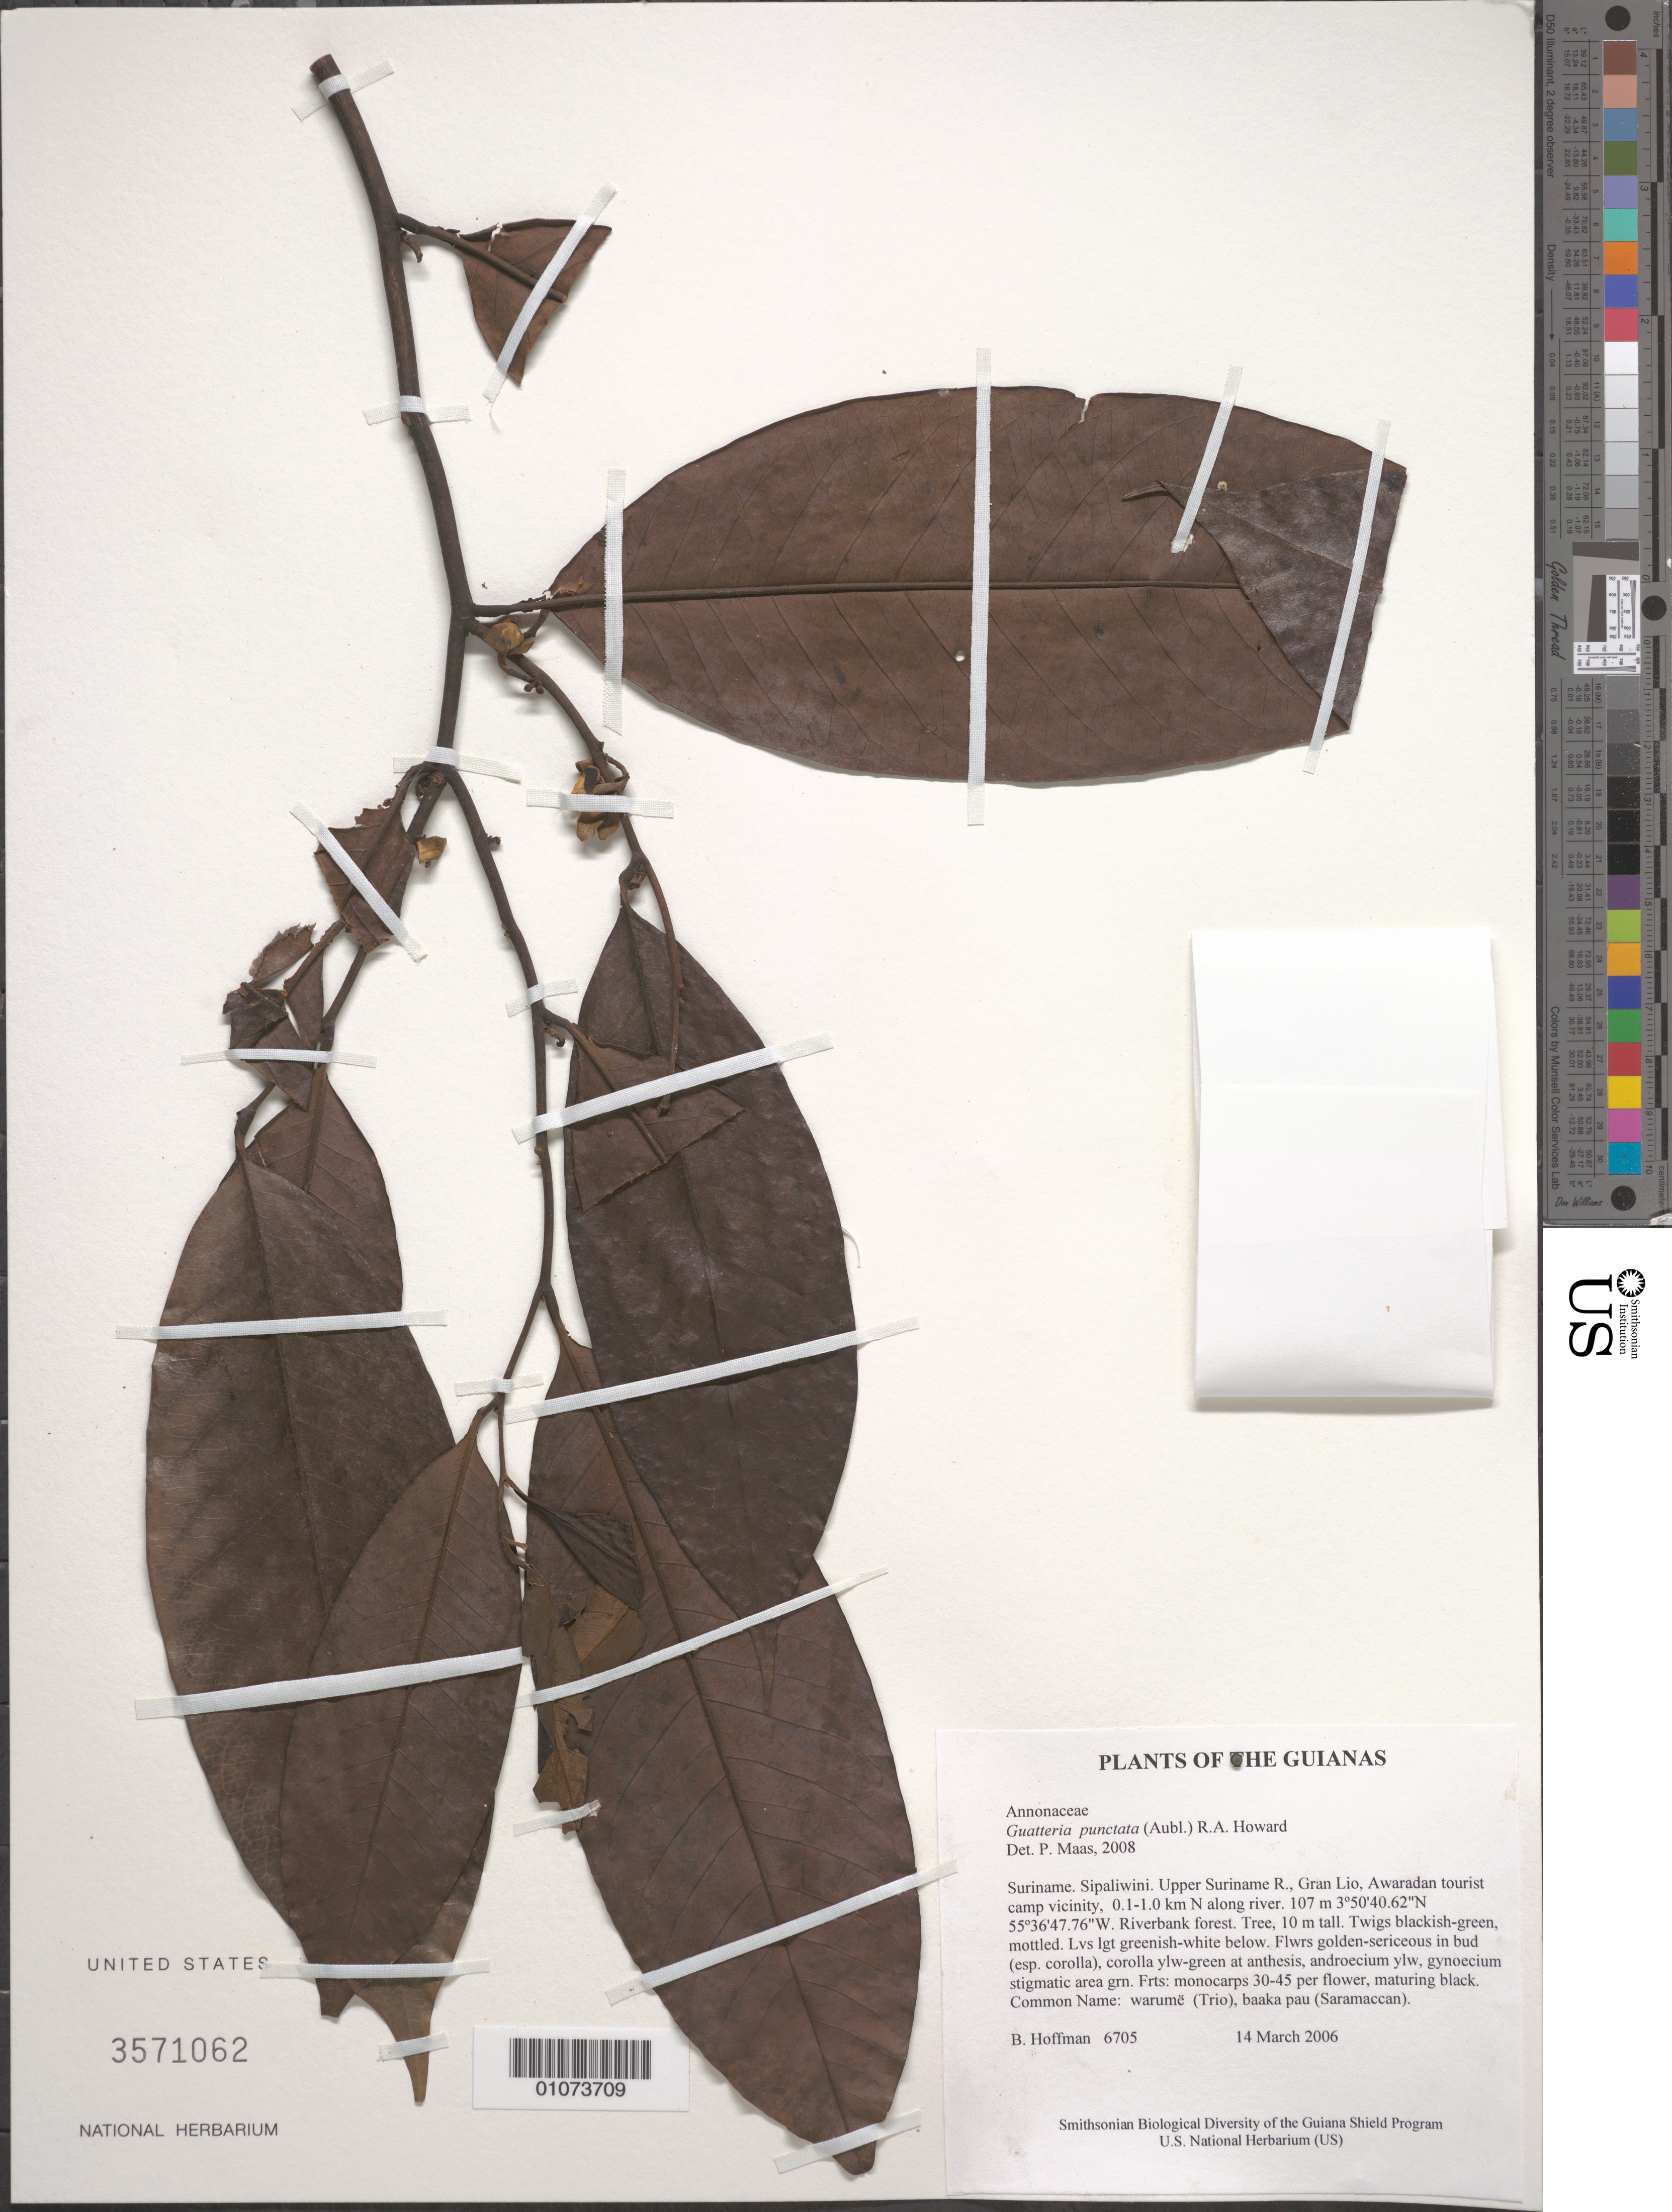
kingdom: Plantae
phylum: Tracheophyta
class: Magnoliopsida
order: Magnoliales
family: Annonaceae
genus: Guatteria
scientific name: Guatteria punctata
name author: (Aubl.) R.A. Howard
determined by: Maas, Paul J. M.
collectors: B. Hoffman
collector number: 6705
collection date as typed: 14 March 2006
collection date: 2006-03-14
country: Suriname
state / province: Sipaliwini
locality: Upper Suriname R., Gran Lio, Awaradan tourist camp vicinity, 0.1-1.0 km N along river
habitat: Riverbank forest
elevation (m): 107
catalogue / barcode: US 3571062